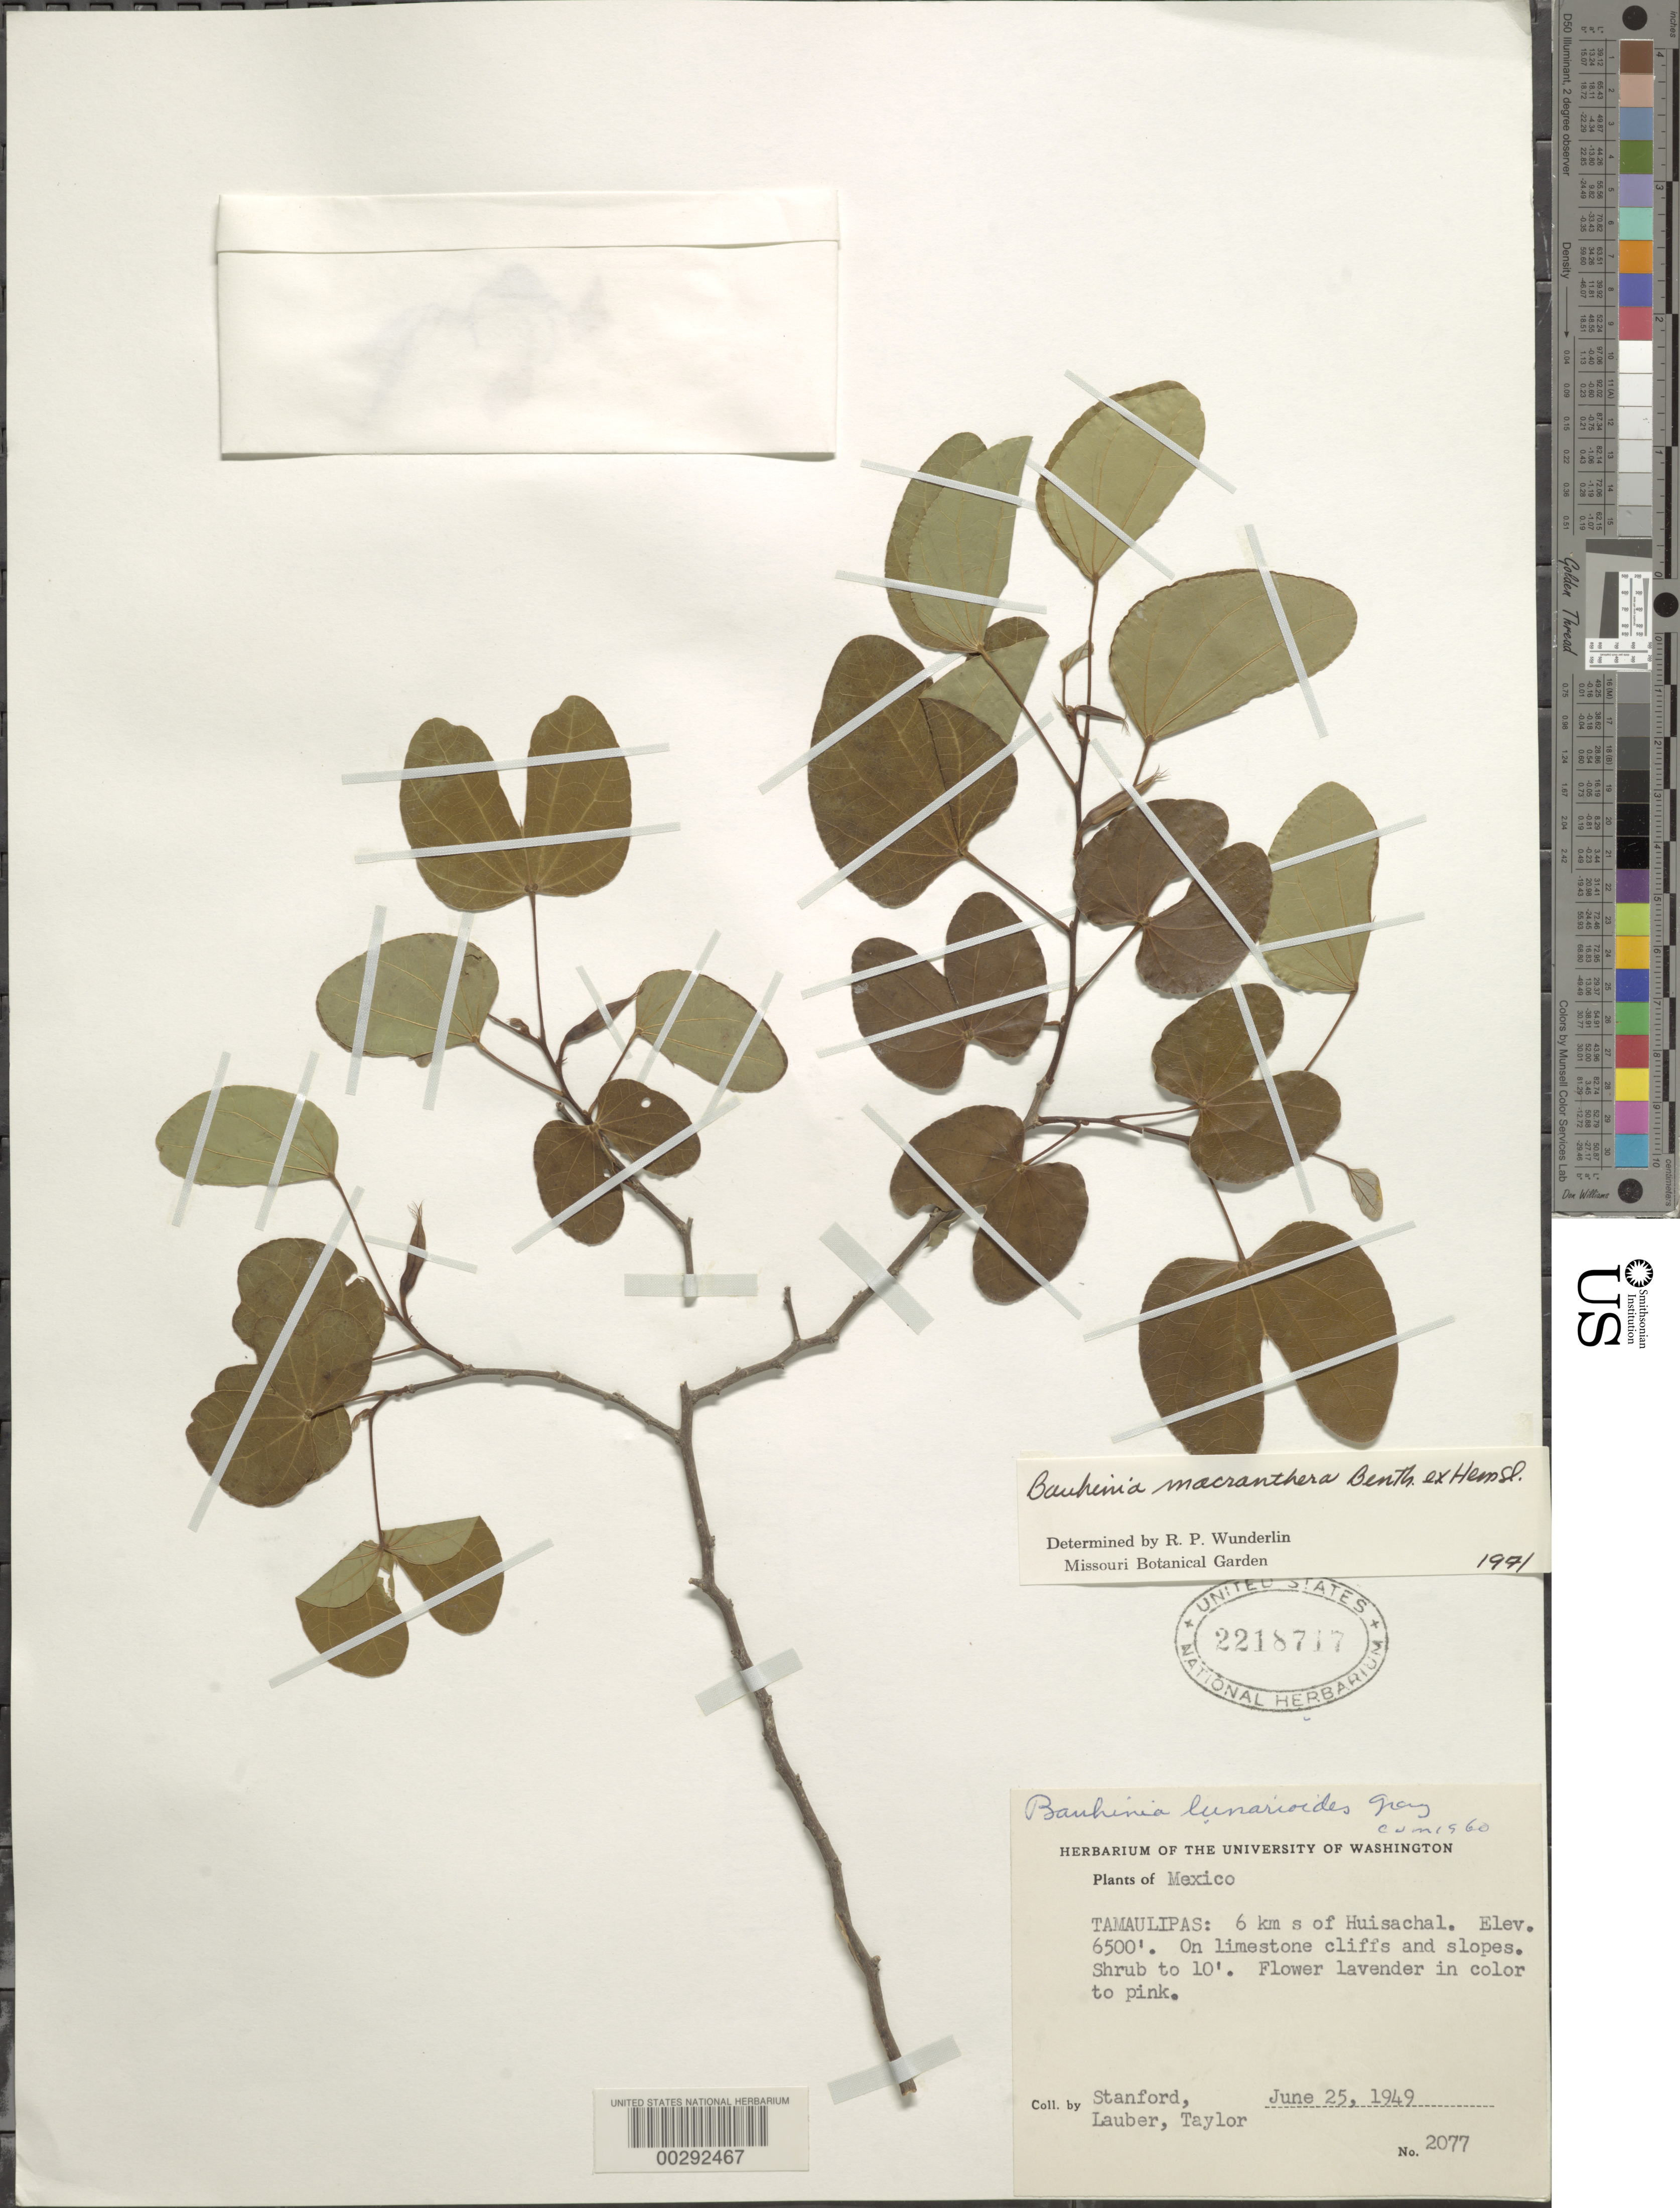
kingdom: Plantae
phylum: Tracheophyta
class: Magnoliopsida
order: Fabales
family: Fabaceae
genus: Bauhinia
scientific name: Bauhinia macranthera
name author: Benth. ex Hemsl.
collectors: L. R. Stanford, Lauber, -- & -- Taylor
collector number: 2077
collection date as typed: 25 Jun 1949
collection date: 1949-06-25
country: Mexico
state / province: Tamaulipas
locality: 6 km S of Huisachal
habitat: On limestone cliffs and slopes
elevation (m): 1981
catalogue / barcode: US 2218717